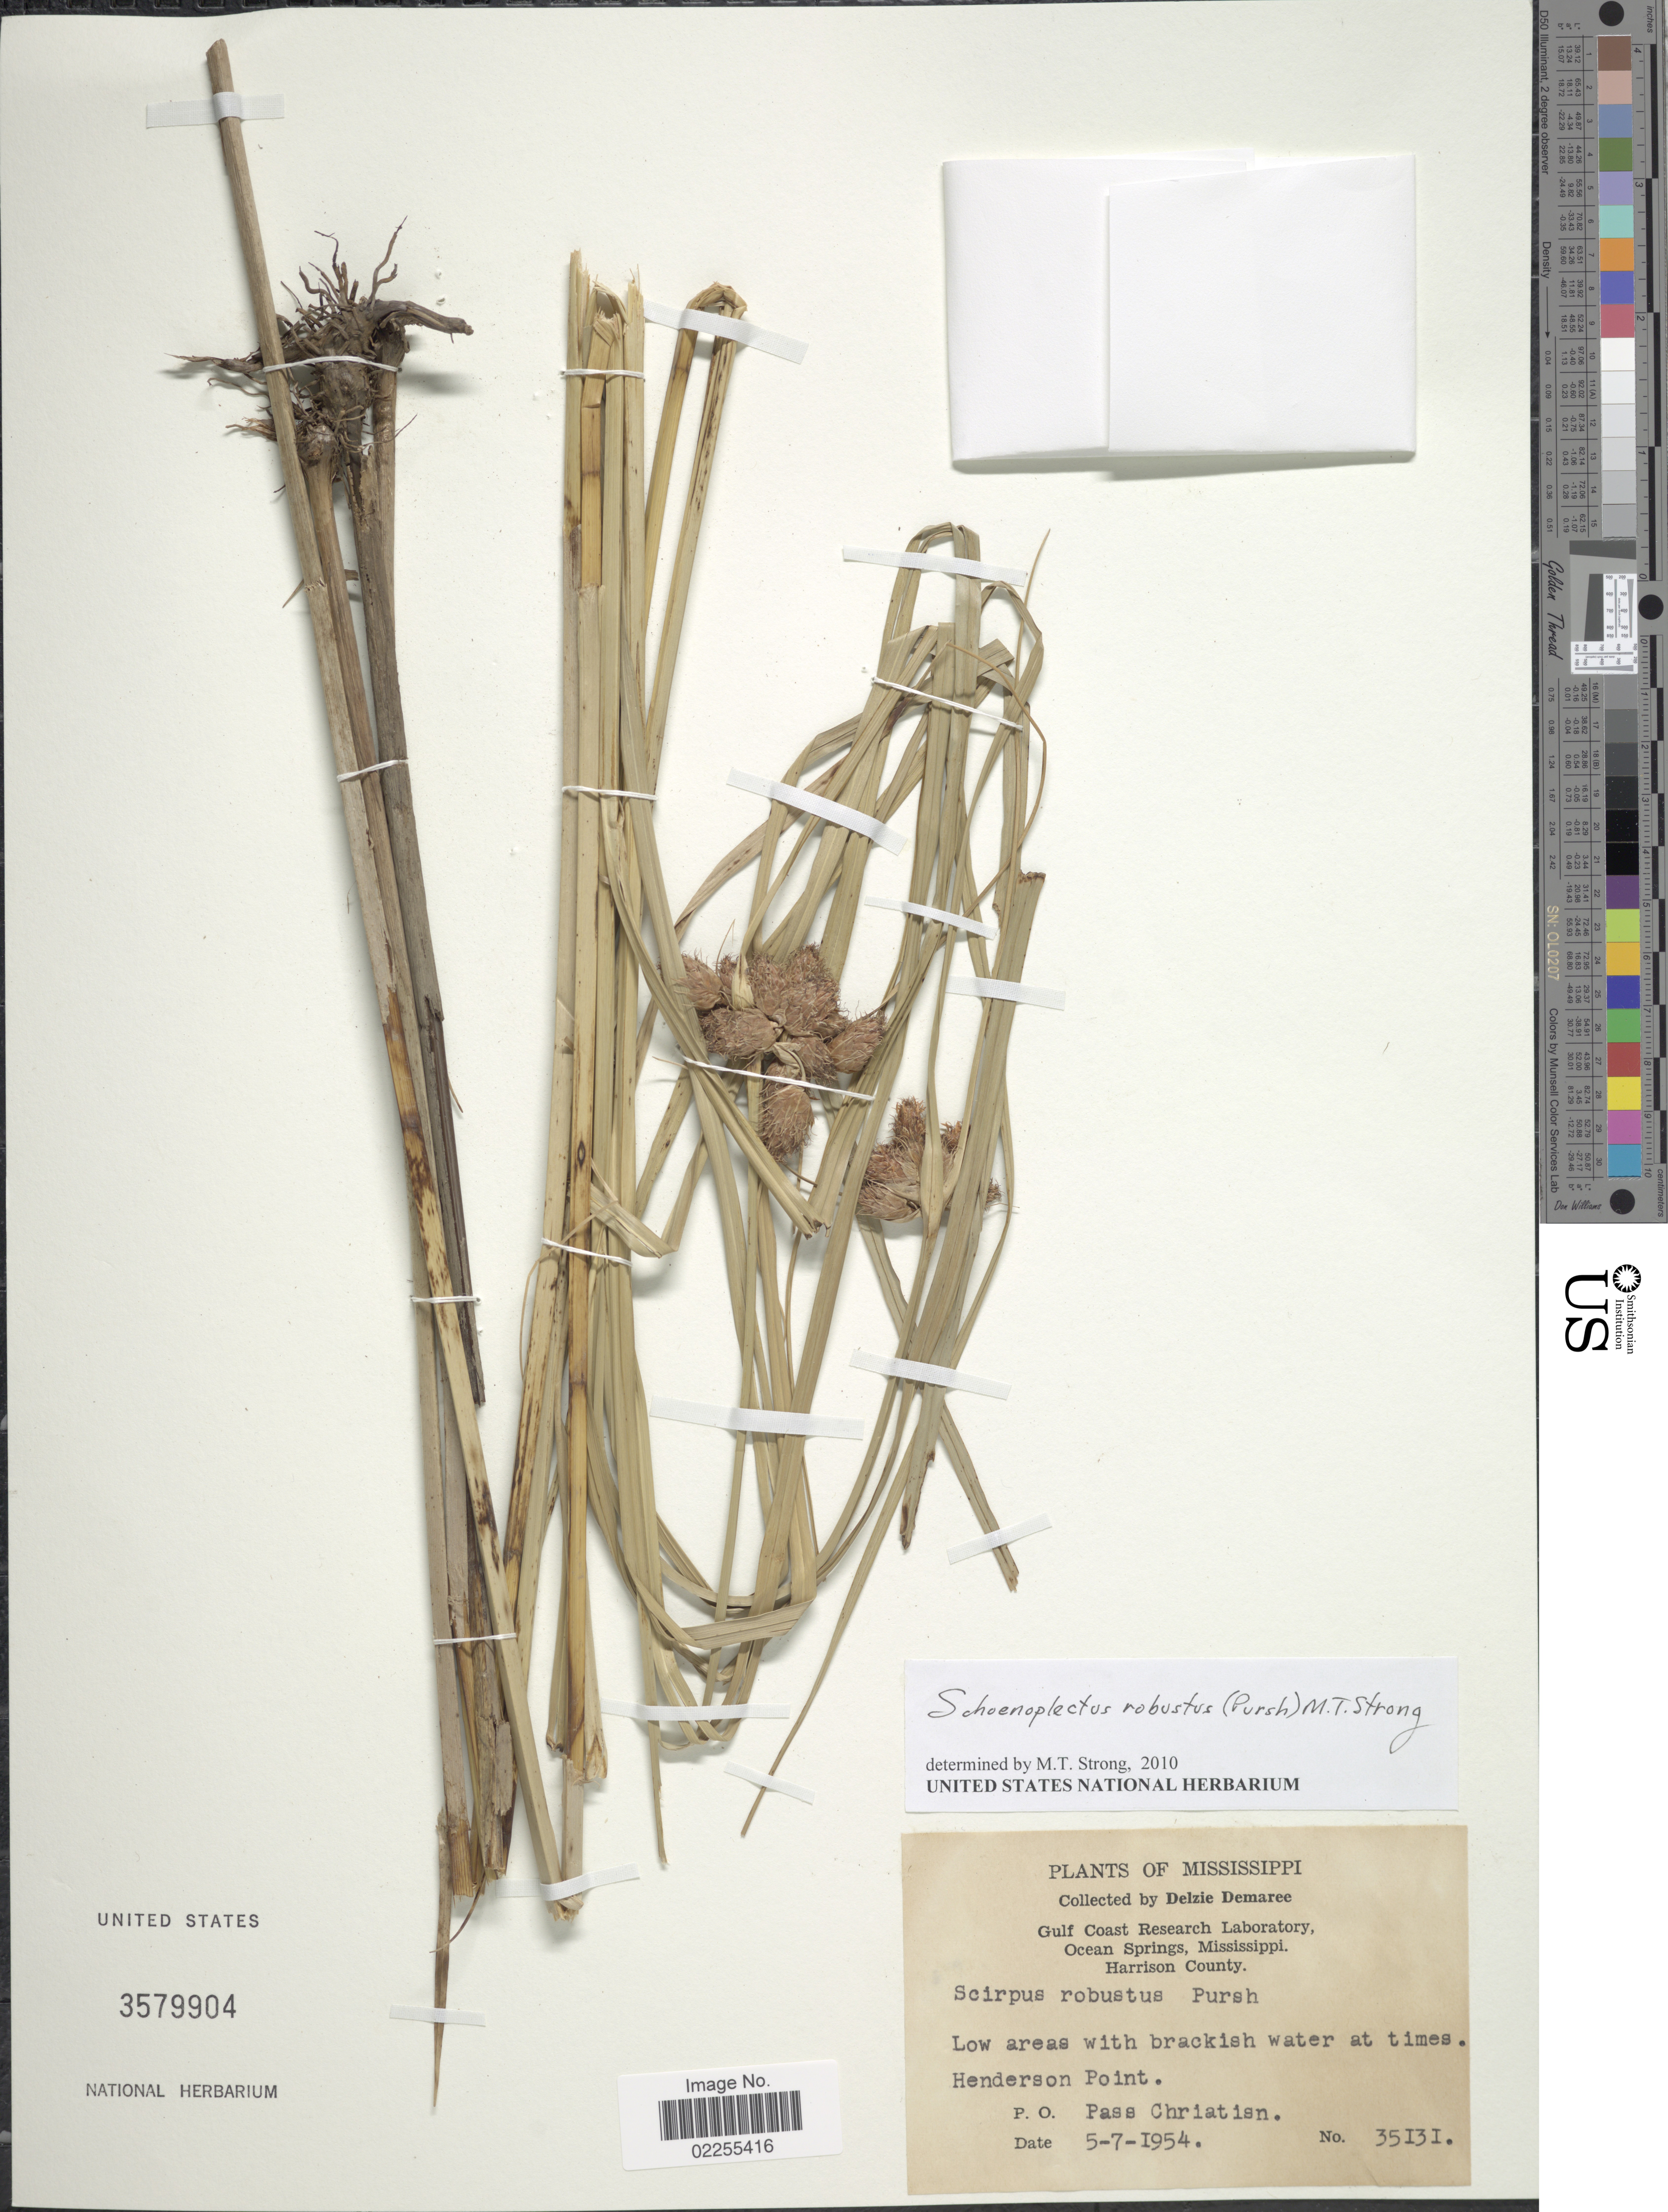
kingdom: Plantae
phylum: Tracheophyta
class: Liliopsida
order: Poales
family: Cyperaceae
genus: Bolboschoenus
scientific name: Bolboschoenus robustus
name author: (Pursh) Soják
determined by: Strong, M. T., (US), Smithsonian Institution - National Museum of Natural History (UNITED STATES)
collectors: D. Demaree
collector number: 35131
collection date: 1954-05-07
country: United States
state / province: Mississippi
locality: Gulf Coast, Ocean Springs, Harrison County, low areas with brackish water at times, Henderson Point, P.O. Pass Christian.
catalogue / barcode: US 3579904